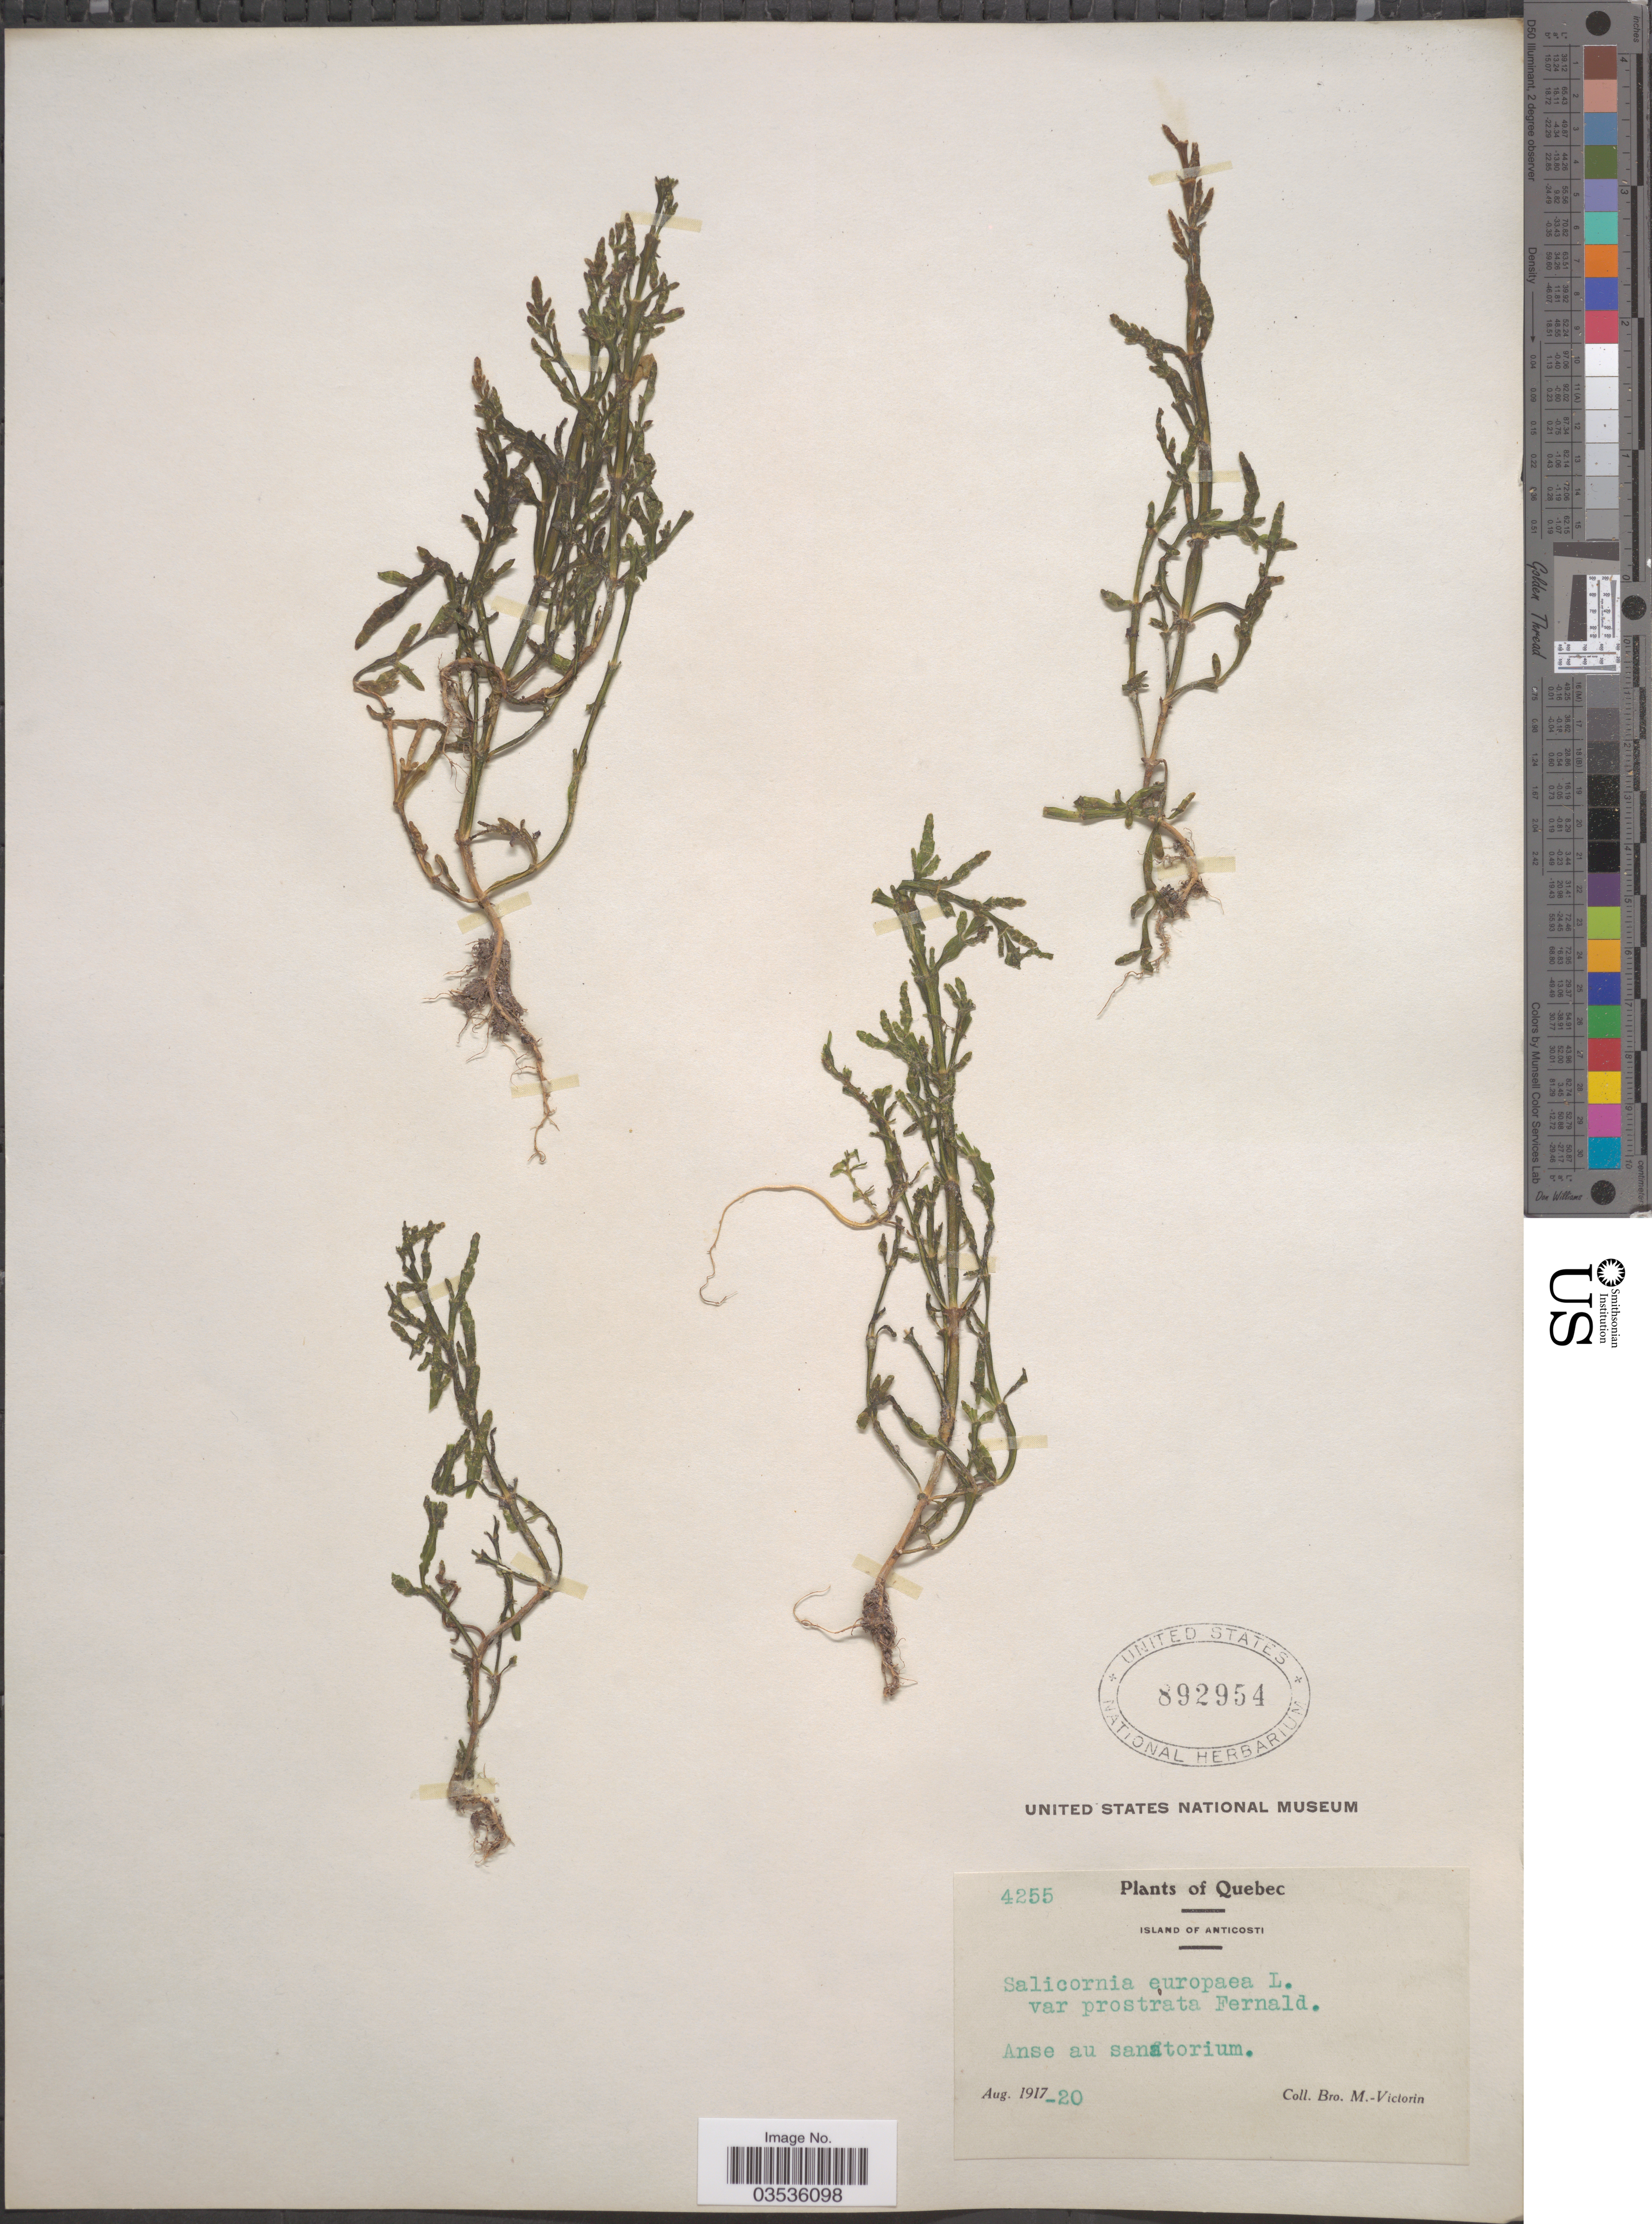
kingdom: Plantae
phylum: Tracheophyta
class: Magnoliopsida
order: Caryophyllales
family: Amaranthaceae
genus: Salicornia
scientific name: Salicornia europaea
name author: L.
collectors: Fr. Marie-Victorin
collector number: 4255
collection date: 1917-08-20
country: Canada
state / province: Quebec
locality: Island of Anticosti. Anse au sanatorium.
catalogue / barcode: US 892954